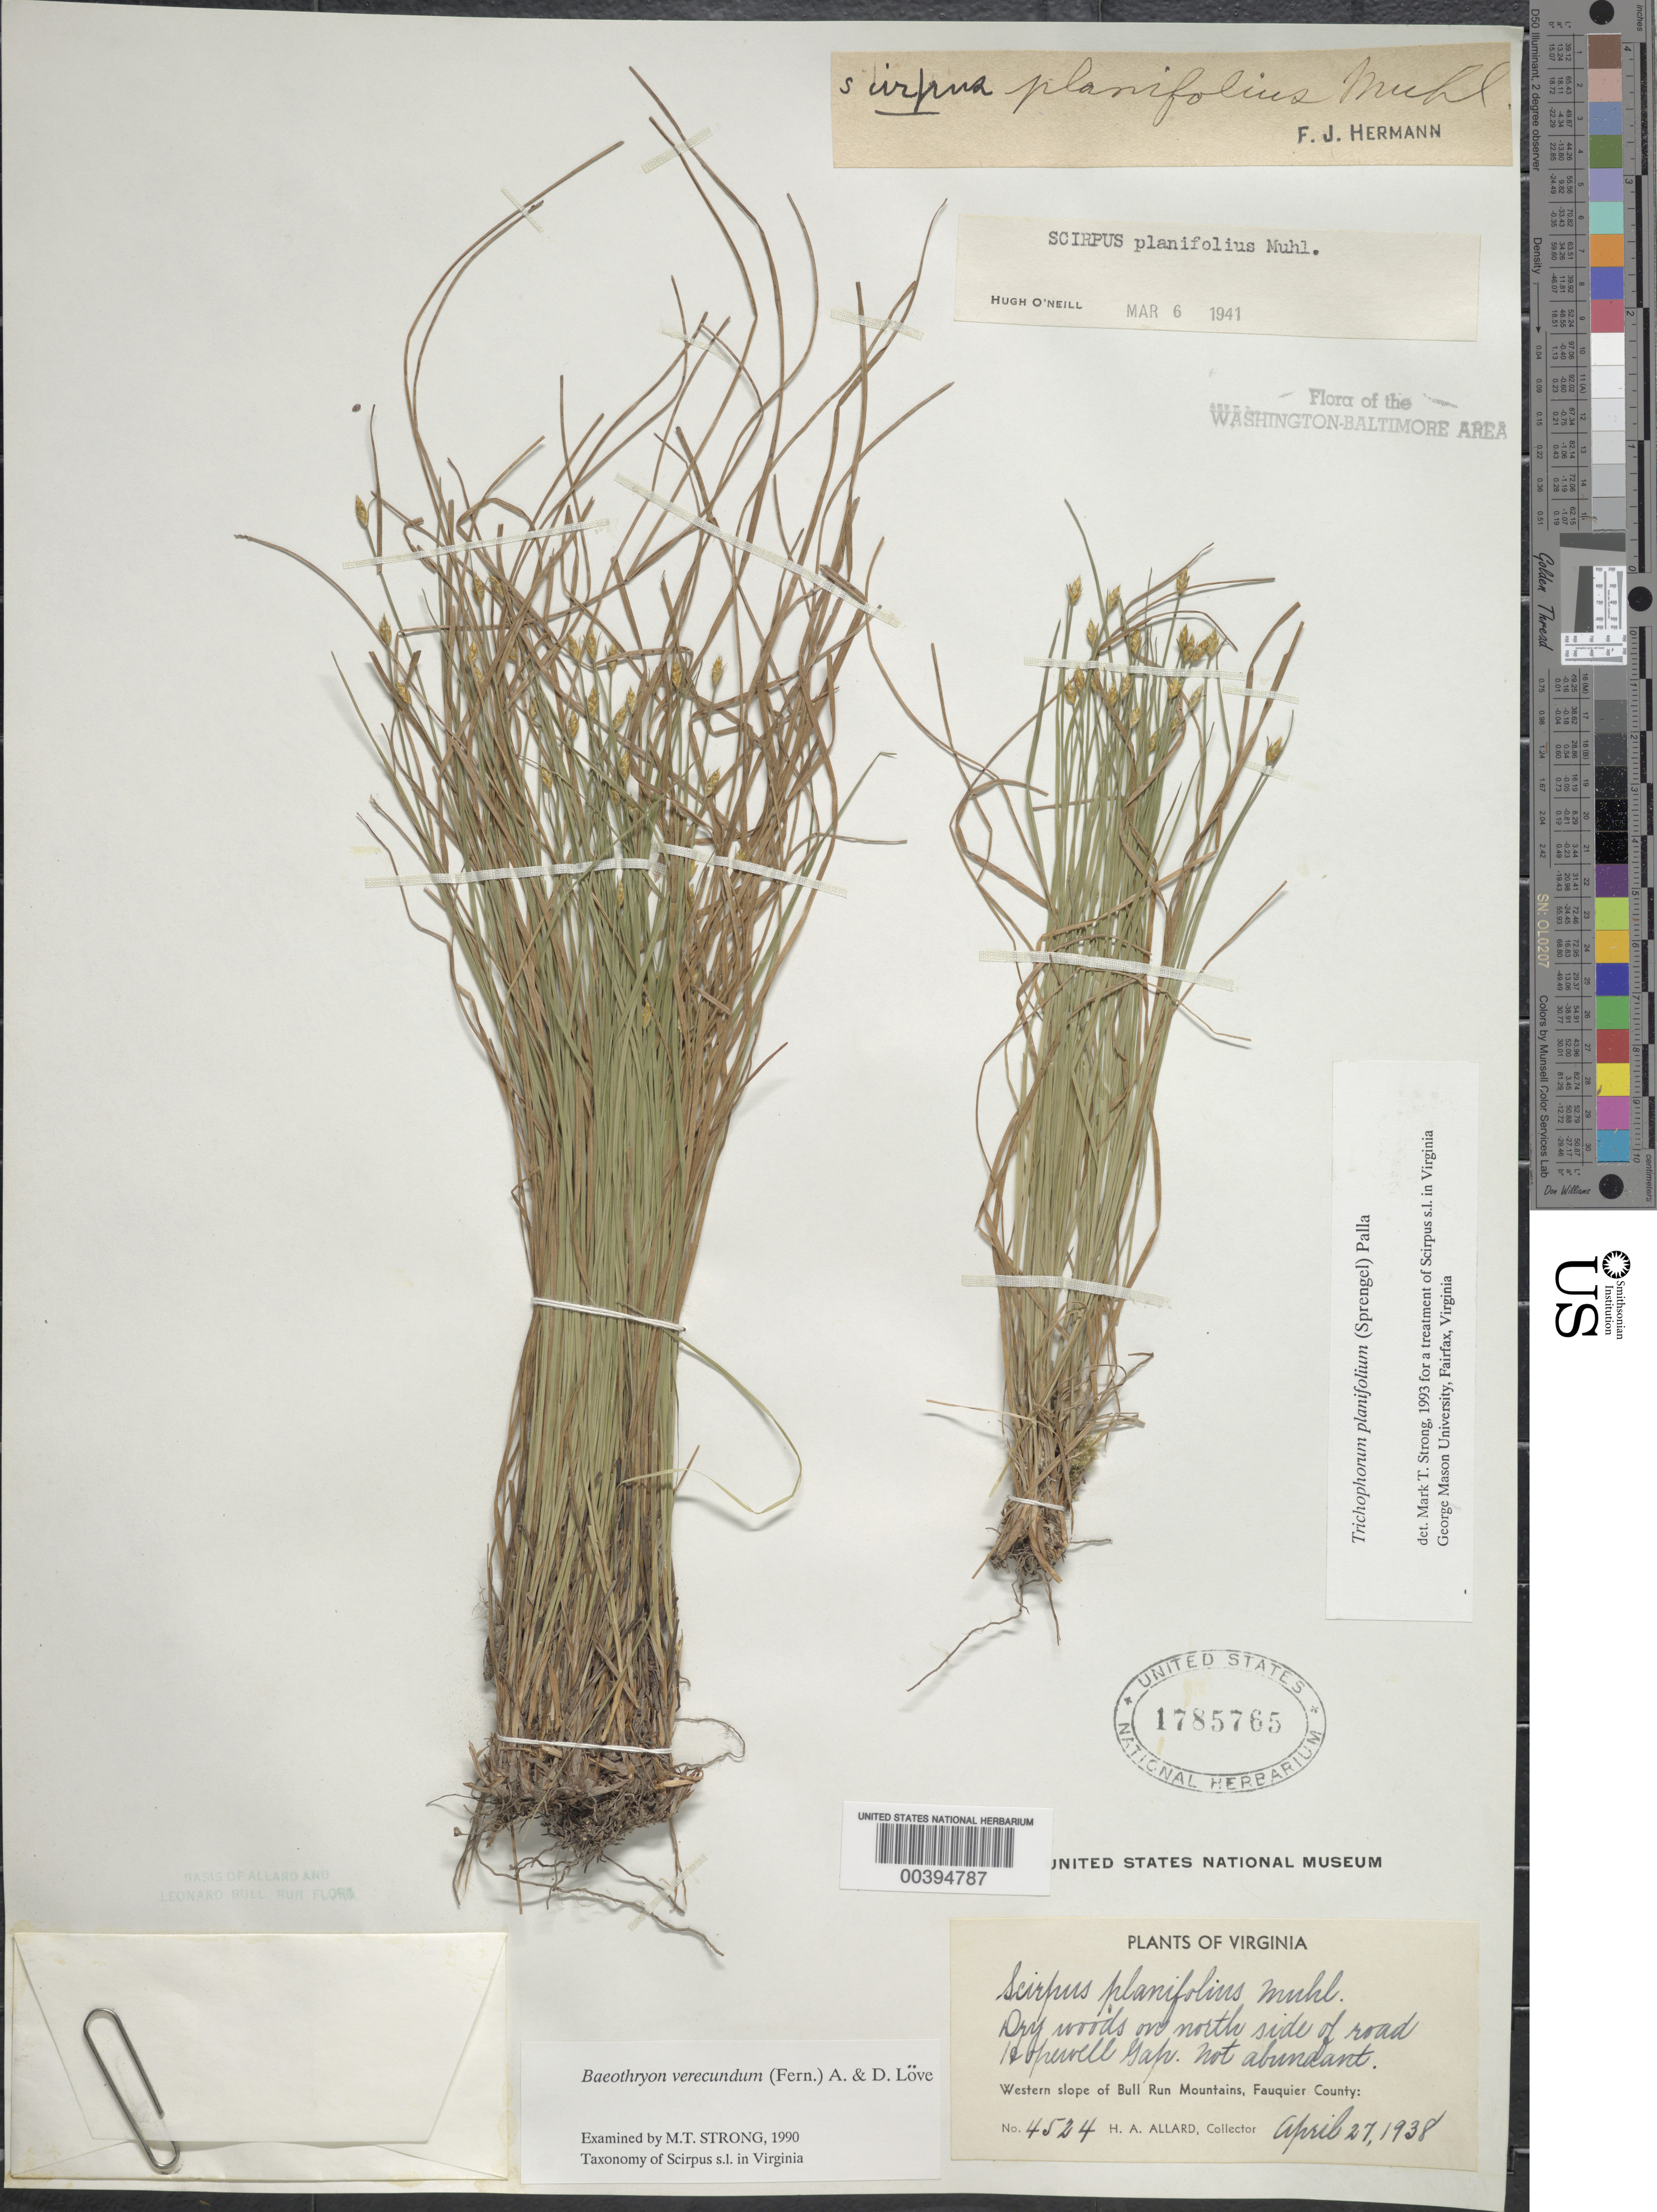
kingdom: Plantae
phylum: Tracheophyta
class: Liliopsida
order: Poales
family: Cyperaceae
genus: Trichophorum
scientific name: Trichophorum planifolium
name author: (Spreng.) Palla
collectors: H. A. Allard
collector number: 4524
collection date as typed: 27 Apr 1938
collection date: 1938-04-27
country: United States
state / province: Virginia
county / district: Fauquier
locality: Hopewell Gap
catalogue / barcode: US 1785765